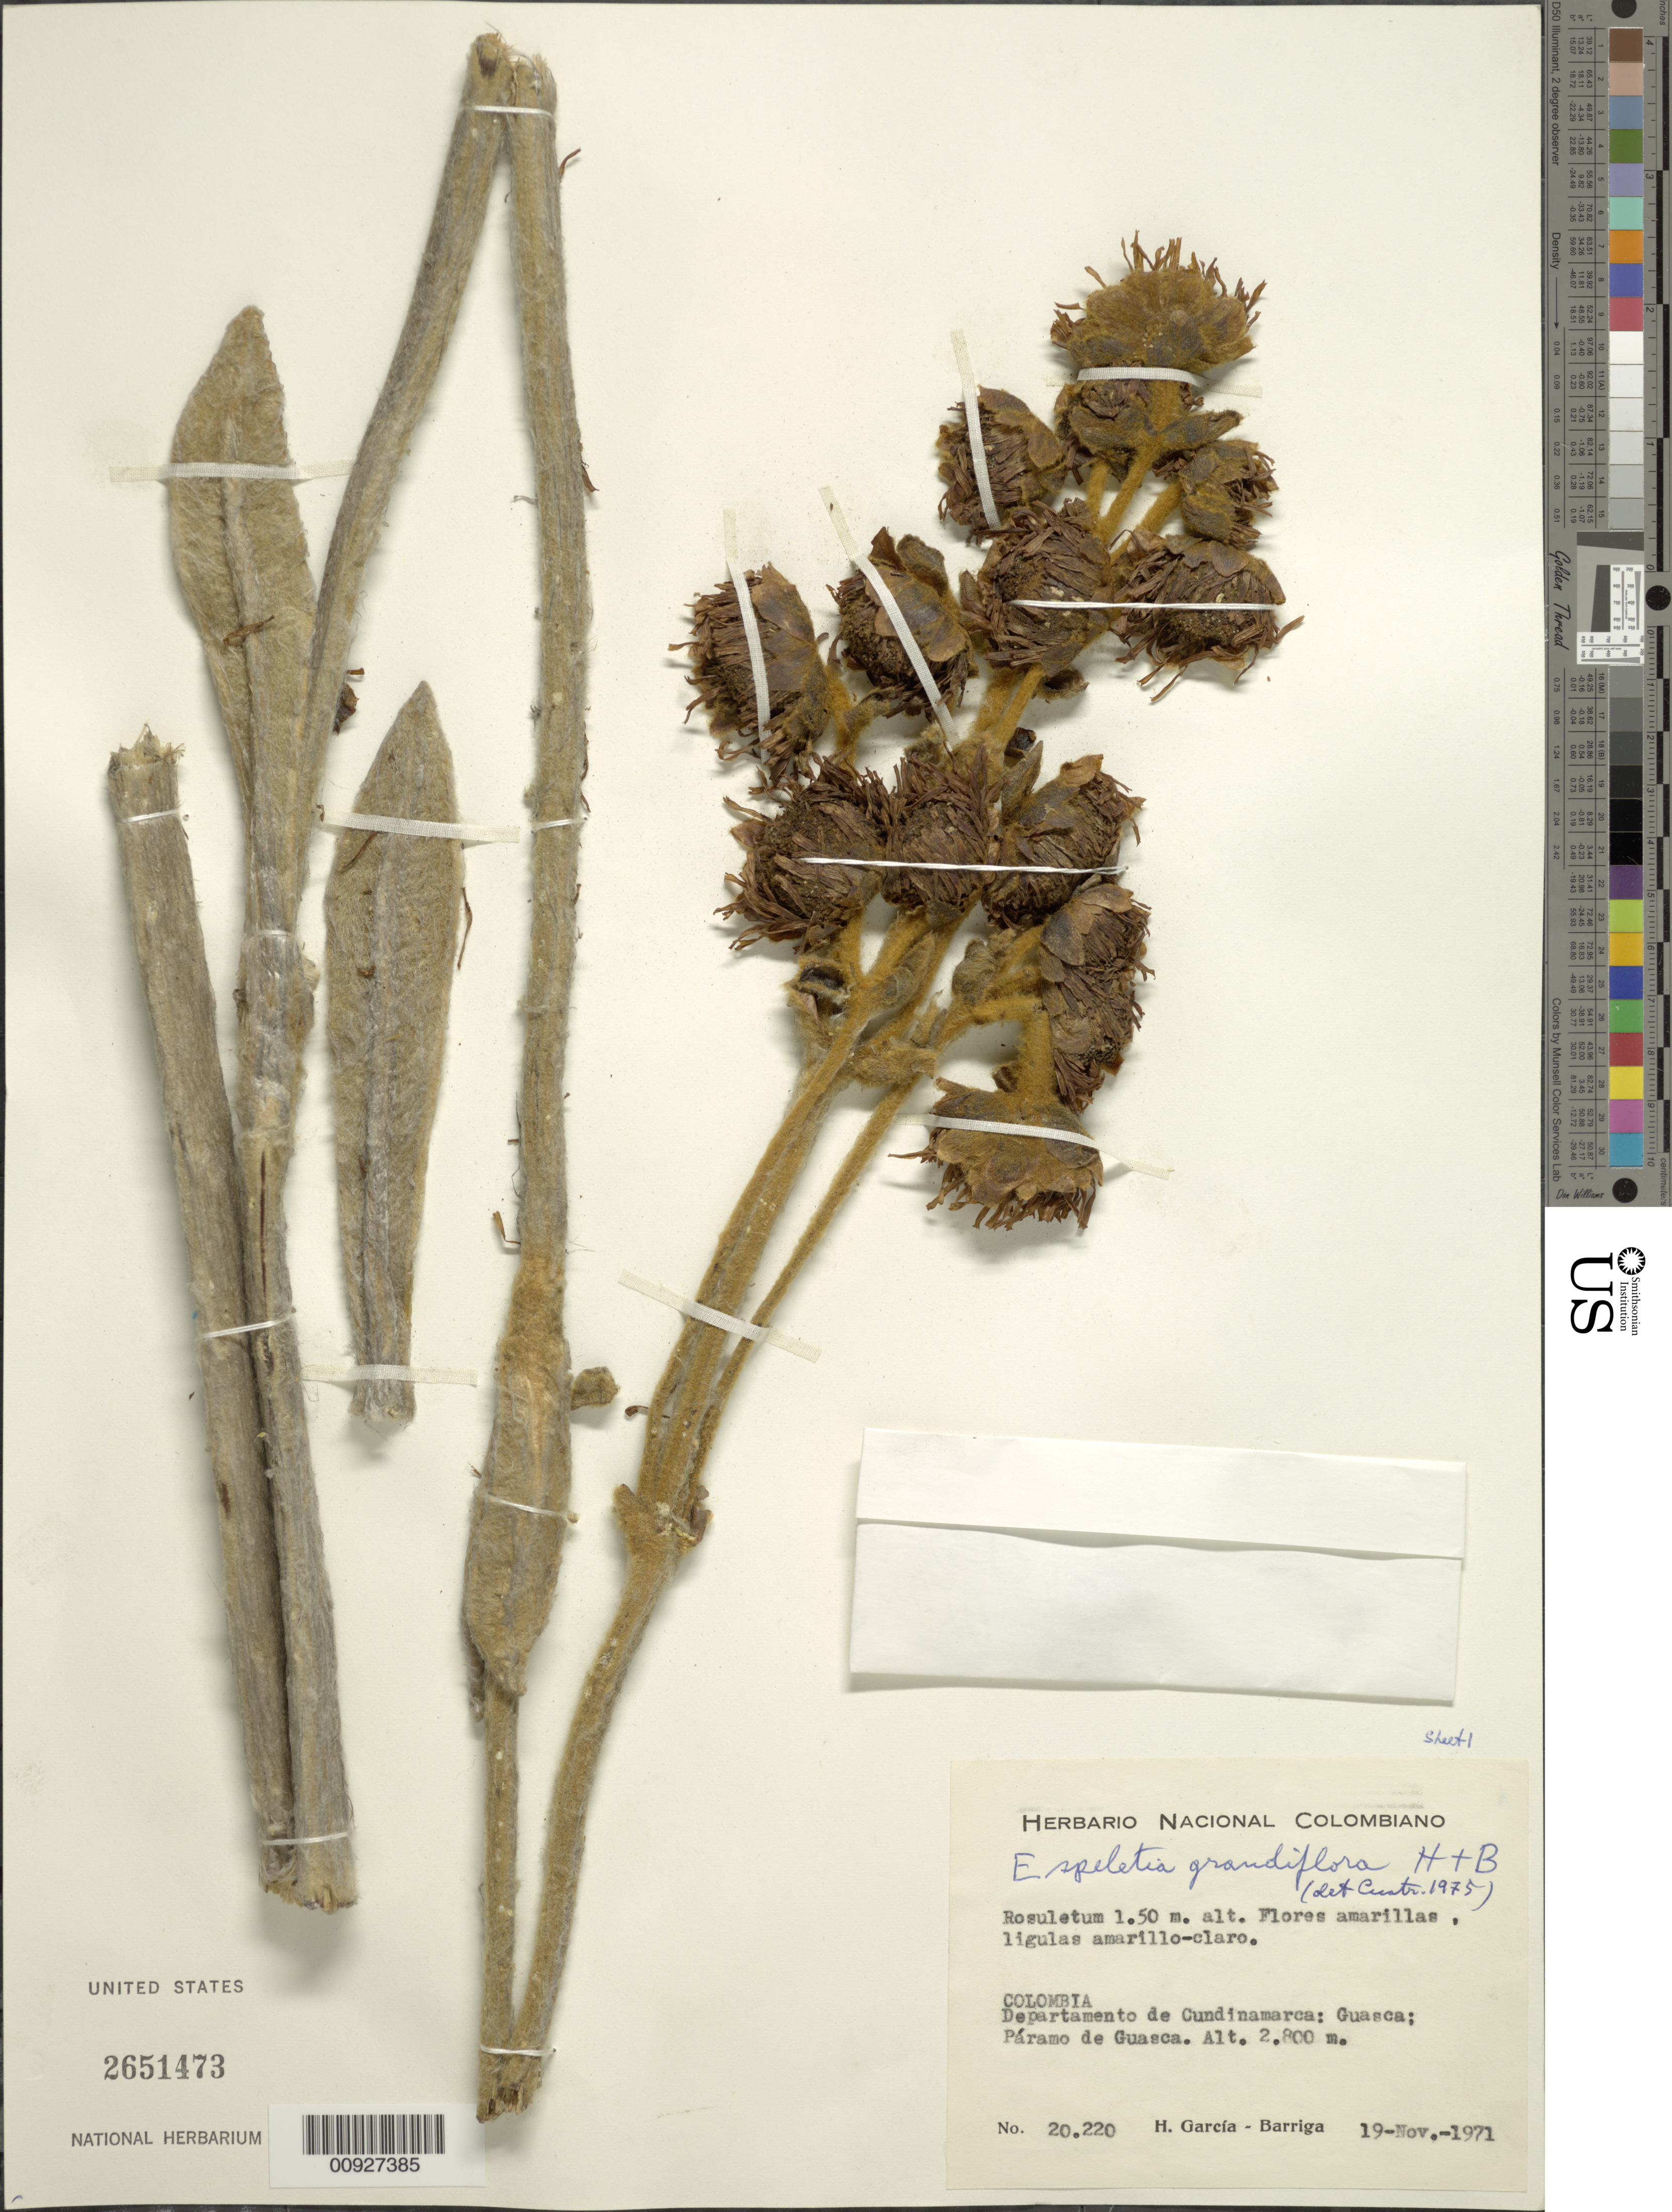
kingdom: Plantae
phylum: Tracheophyta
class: Magnoliopsida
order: Asterales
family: Asteraceae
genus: Espeletia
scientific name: Espeletia grandiflora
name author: Humb. & Bonpl.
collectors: H. García Barriga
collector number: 20220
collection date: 1971-11-19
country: Colombia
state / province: Cundinamarca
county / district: Guasca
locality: Páramo de Guasca. Páramo de Guasca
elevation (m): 2800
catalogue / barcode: US 2651473